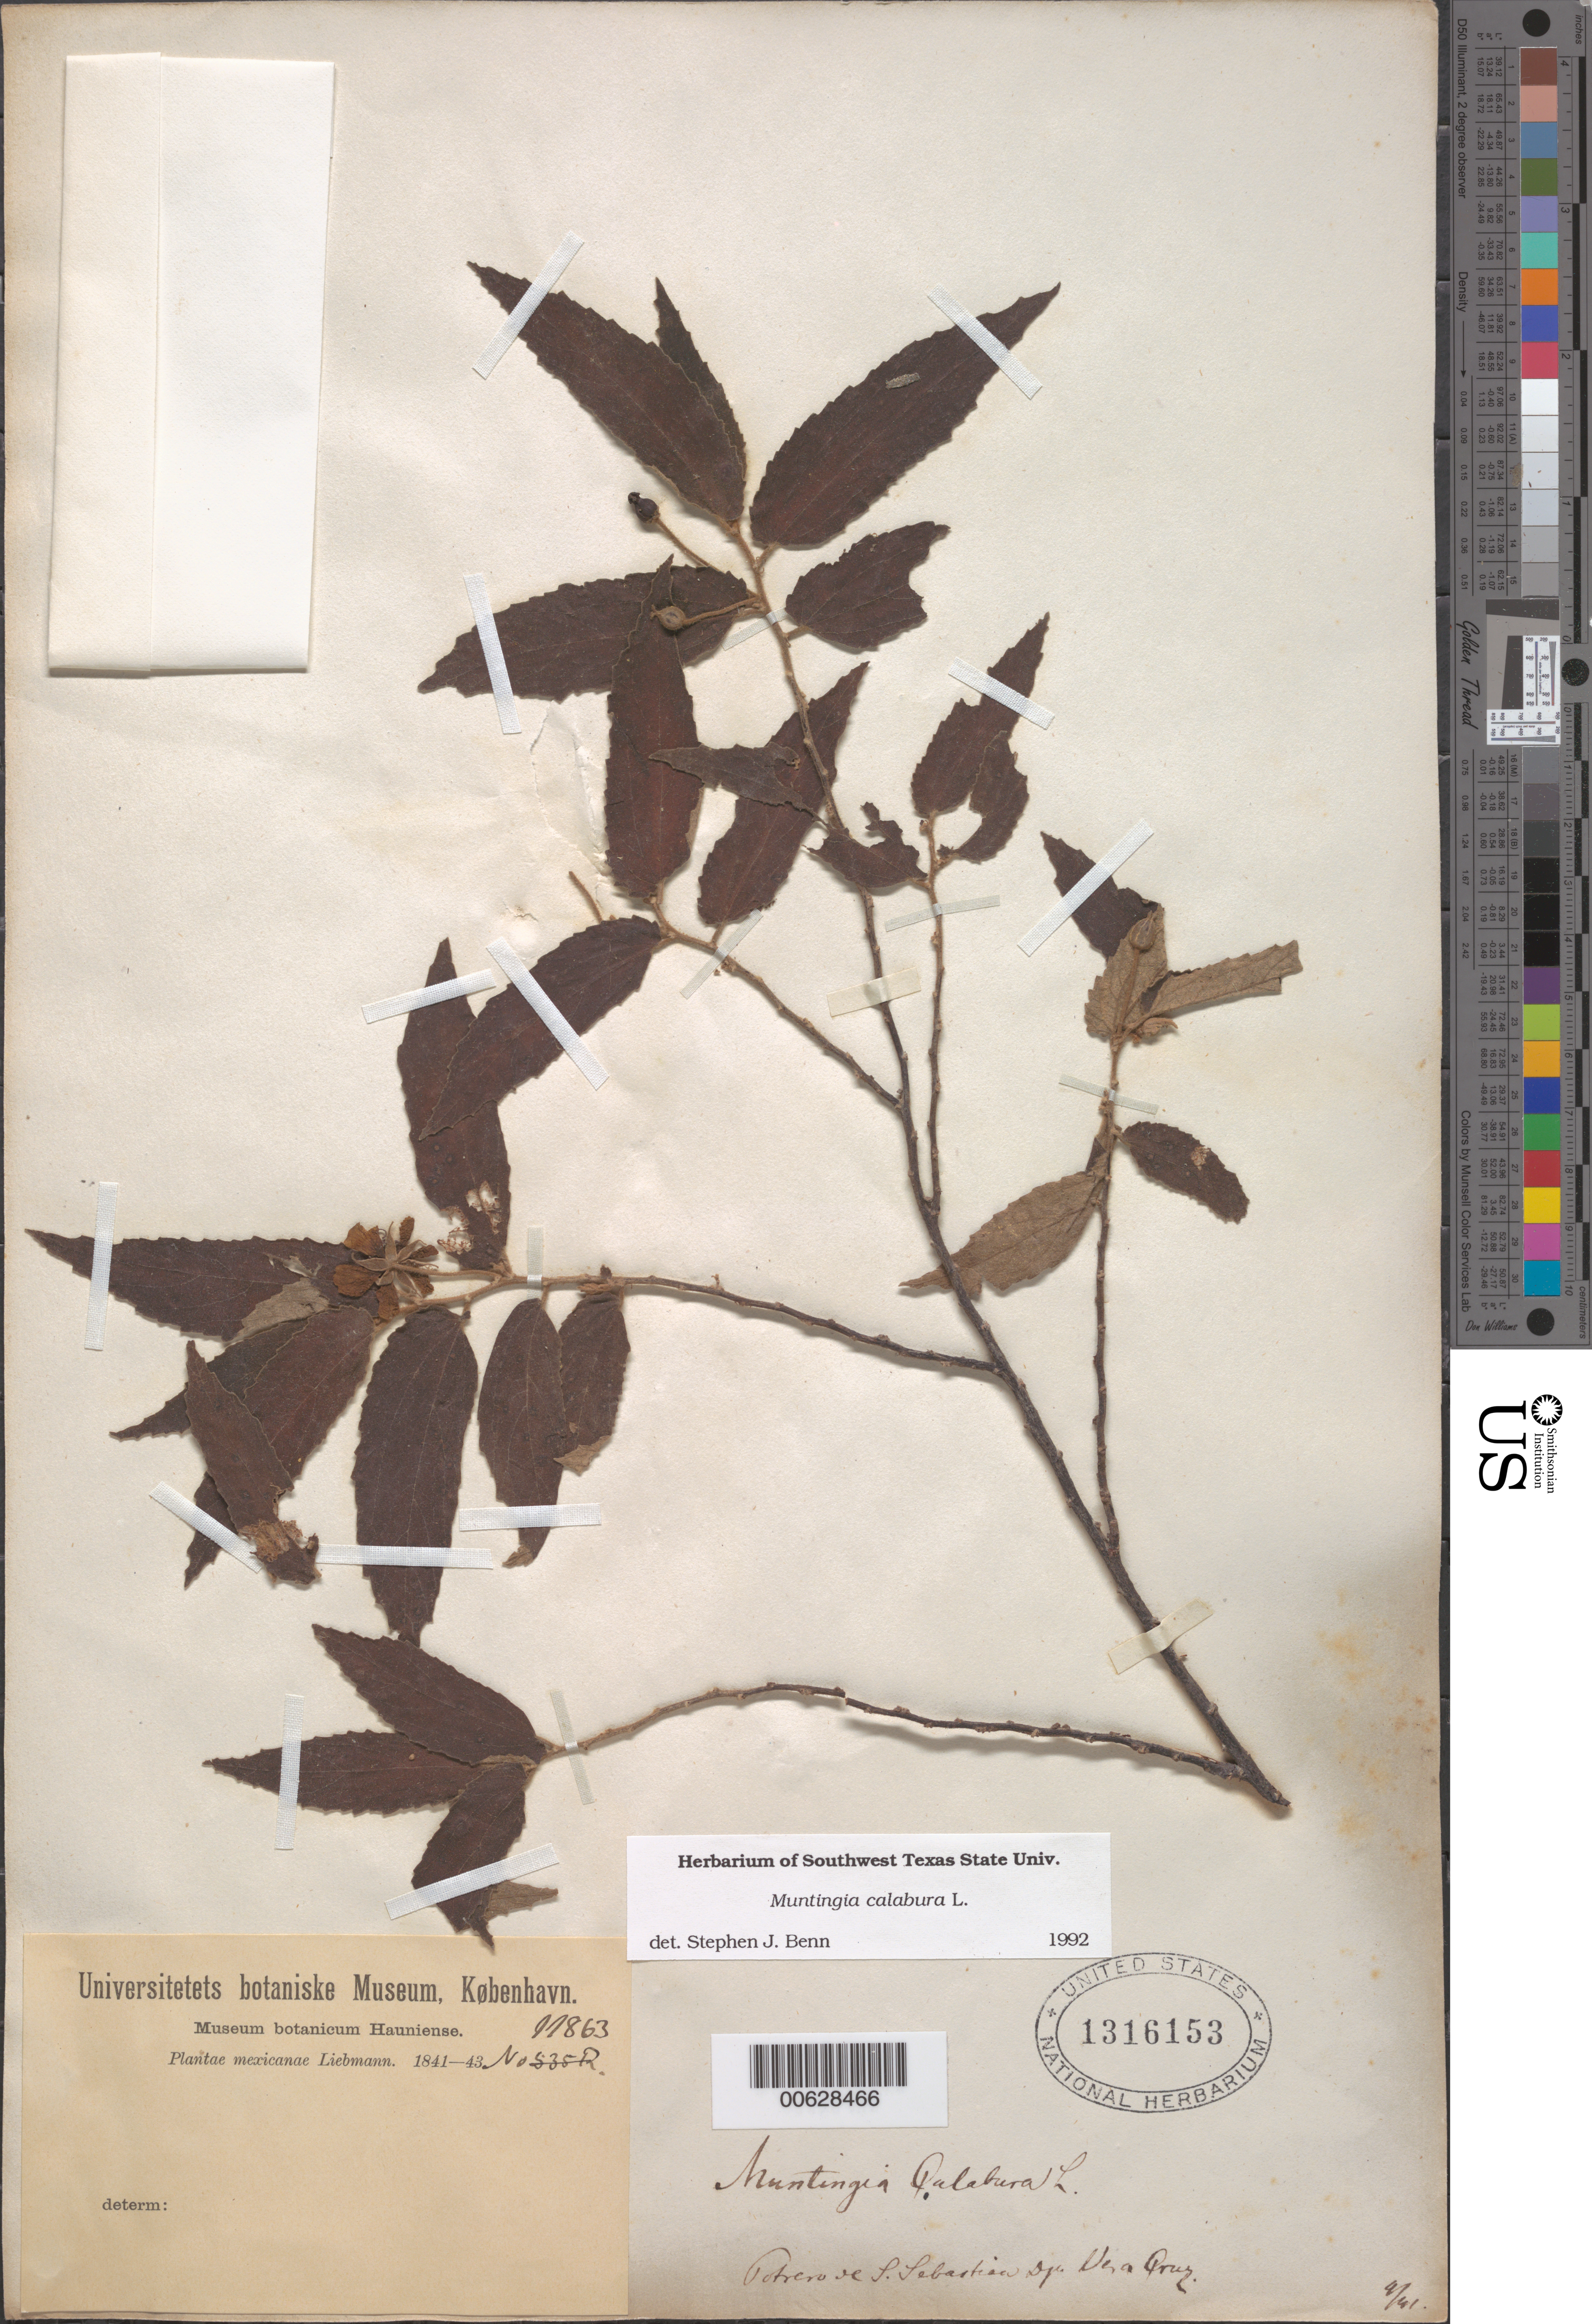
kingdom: Plantae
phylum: Tracheophyta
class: Magnoliopsida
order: Malvales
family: Muntingiaceae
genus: Muntingia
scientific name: Muntingia calabura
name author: L.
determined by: Benn, S. J.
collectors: F. M. Liebmann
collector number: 11863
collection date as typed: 1841 to -- --- 1843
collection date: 1841/1843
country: Mexico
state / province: Veracruz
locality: Potrero de S. Sabastian.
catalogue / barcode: US 1316153